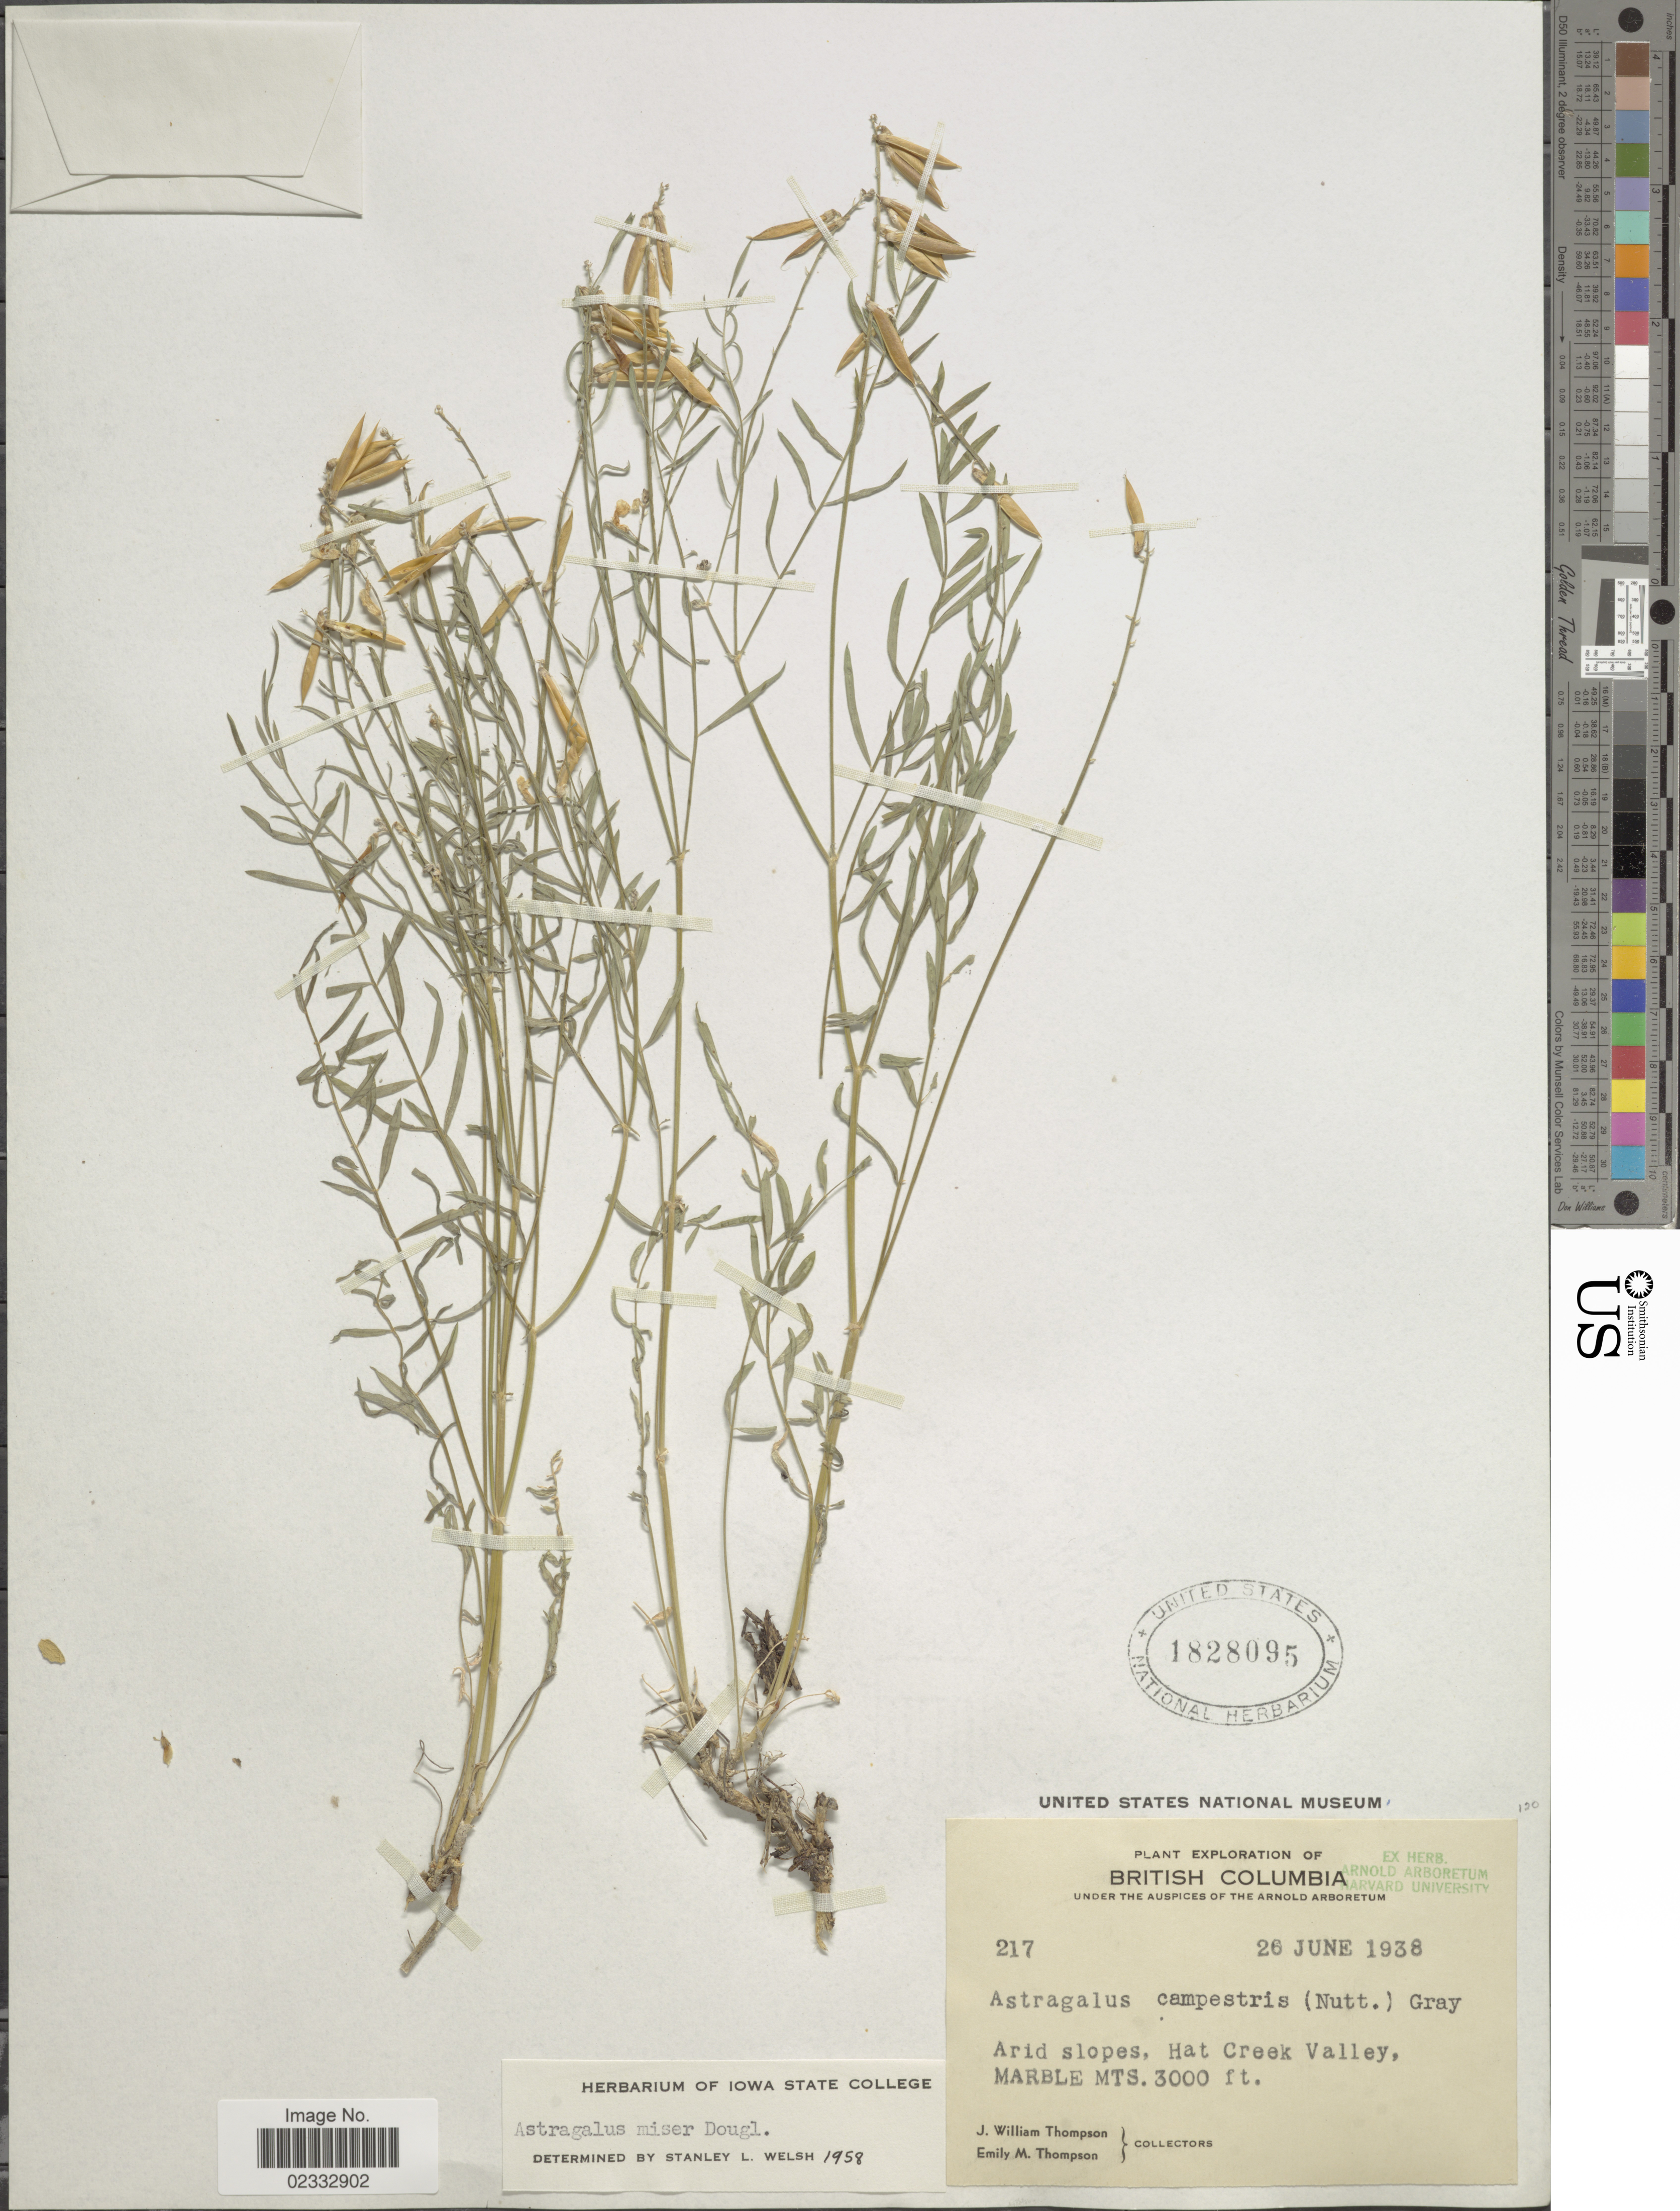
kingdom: Plantae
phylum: Tracheophyta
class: Magnoliopsida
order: Fabales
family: Fabaceae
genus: Astragalus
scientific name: Astragalus miser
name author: Douglas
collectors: J. W. Thompson & E. M. Thompson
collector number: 217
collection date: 1938-06-26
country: Canada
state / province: British Columbia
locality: Hat Creek Valley, Marble Mts.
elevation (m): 914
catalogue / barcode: US 1828095